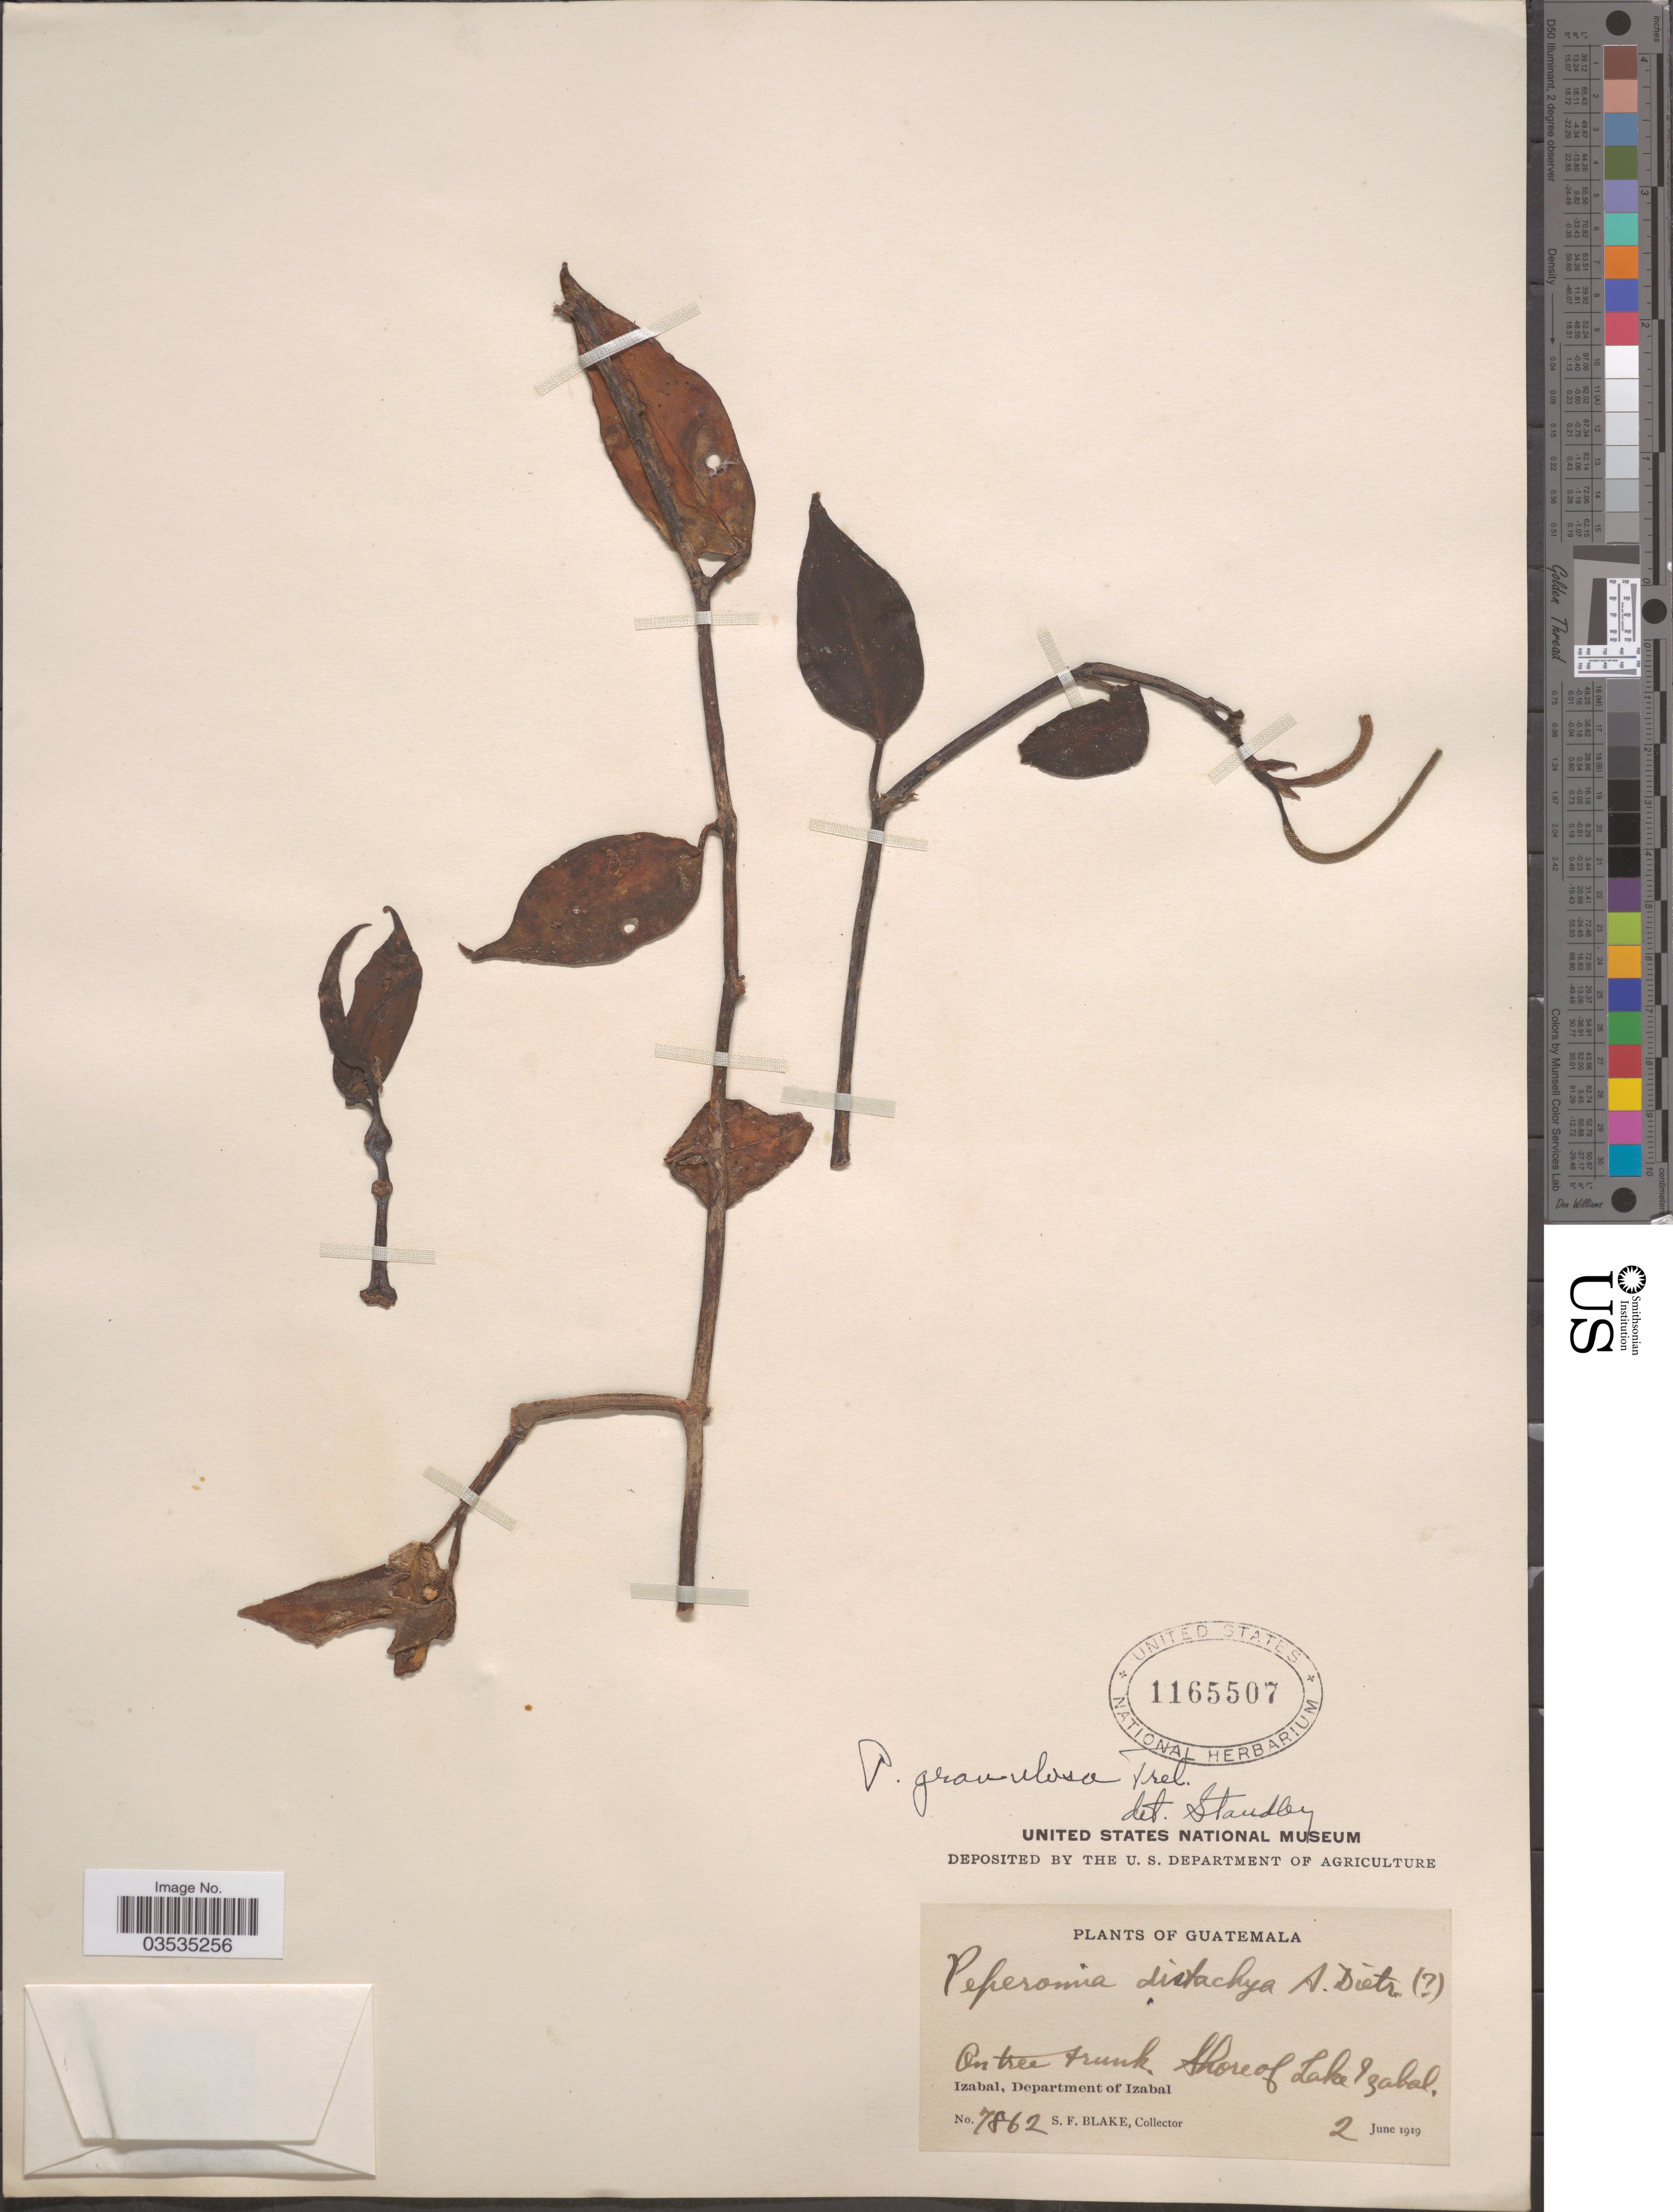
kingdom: Plantae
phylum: Tracheophyta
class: Magnoliopsida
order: Piperales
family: Piperaceae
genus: Peperomia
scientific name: Peperomia granulosa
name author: Trel.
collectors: S. Blake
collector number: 7862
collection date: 1919-06-02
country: Guatemala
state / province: Izabal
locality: On tree trunk, shore of Lake Izabal. Izabal, Department of Izabal.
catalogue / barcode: US 1165507